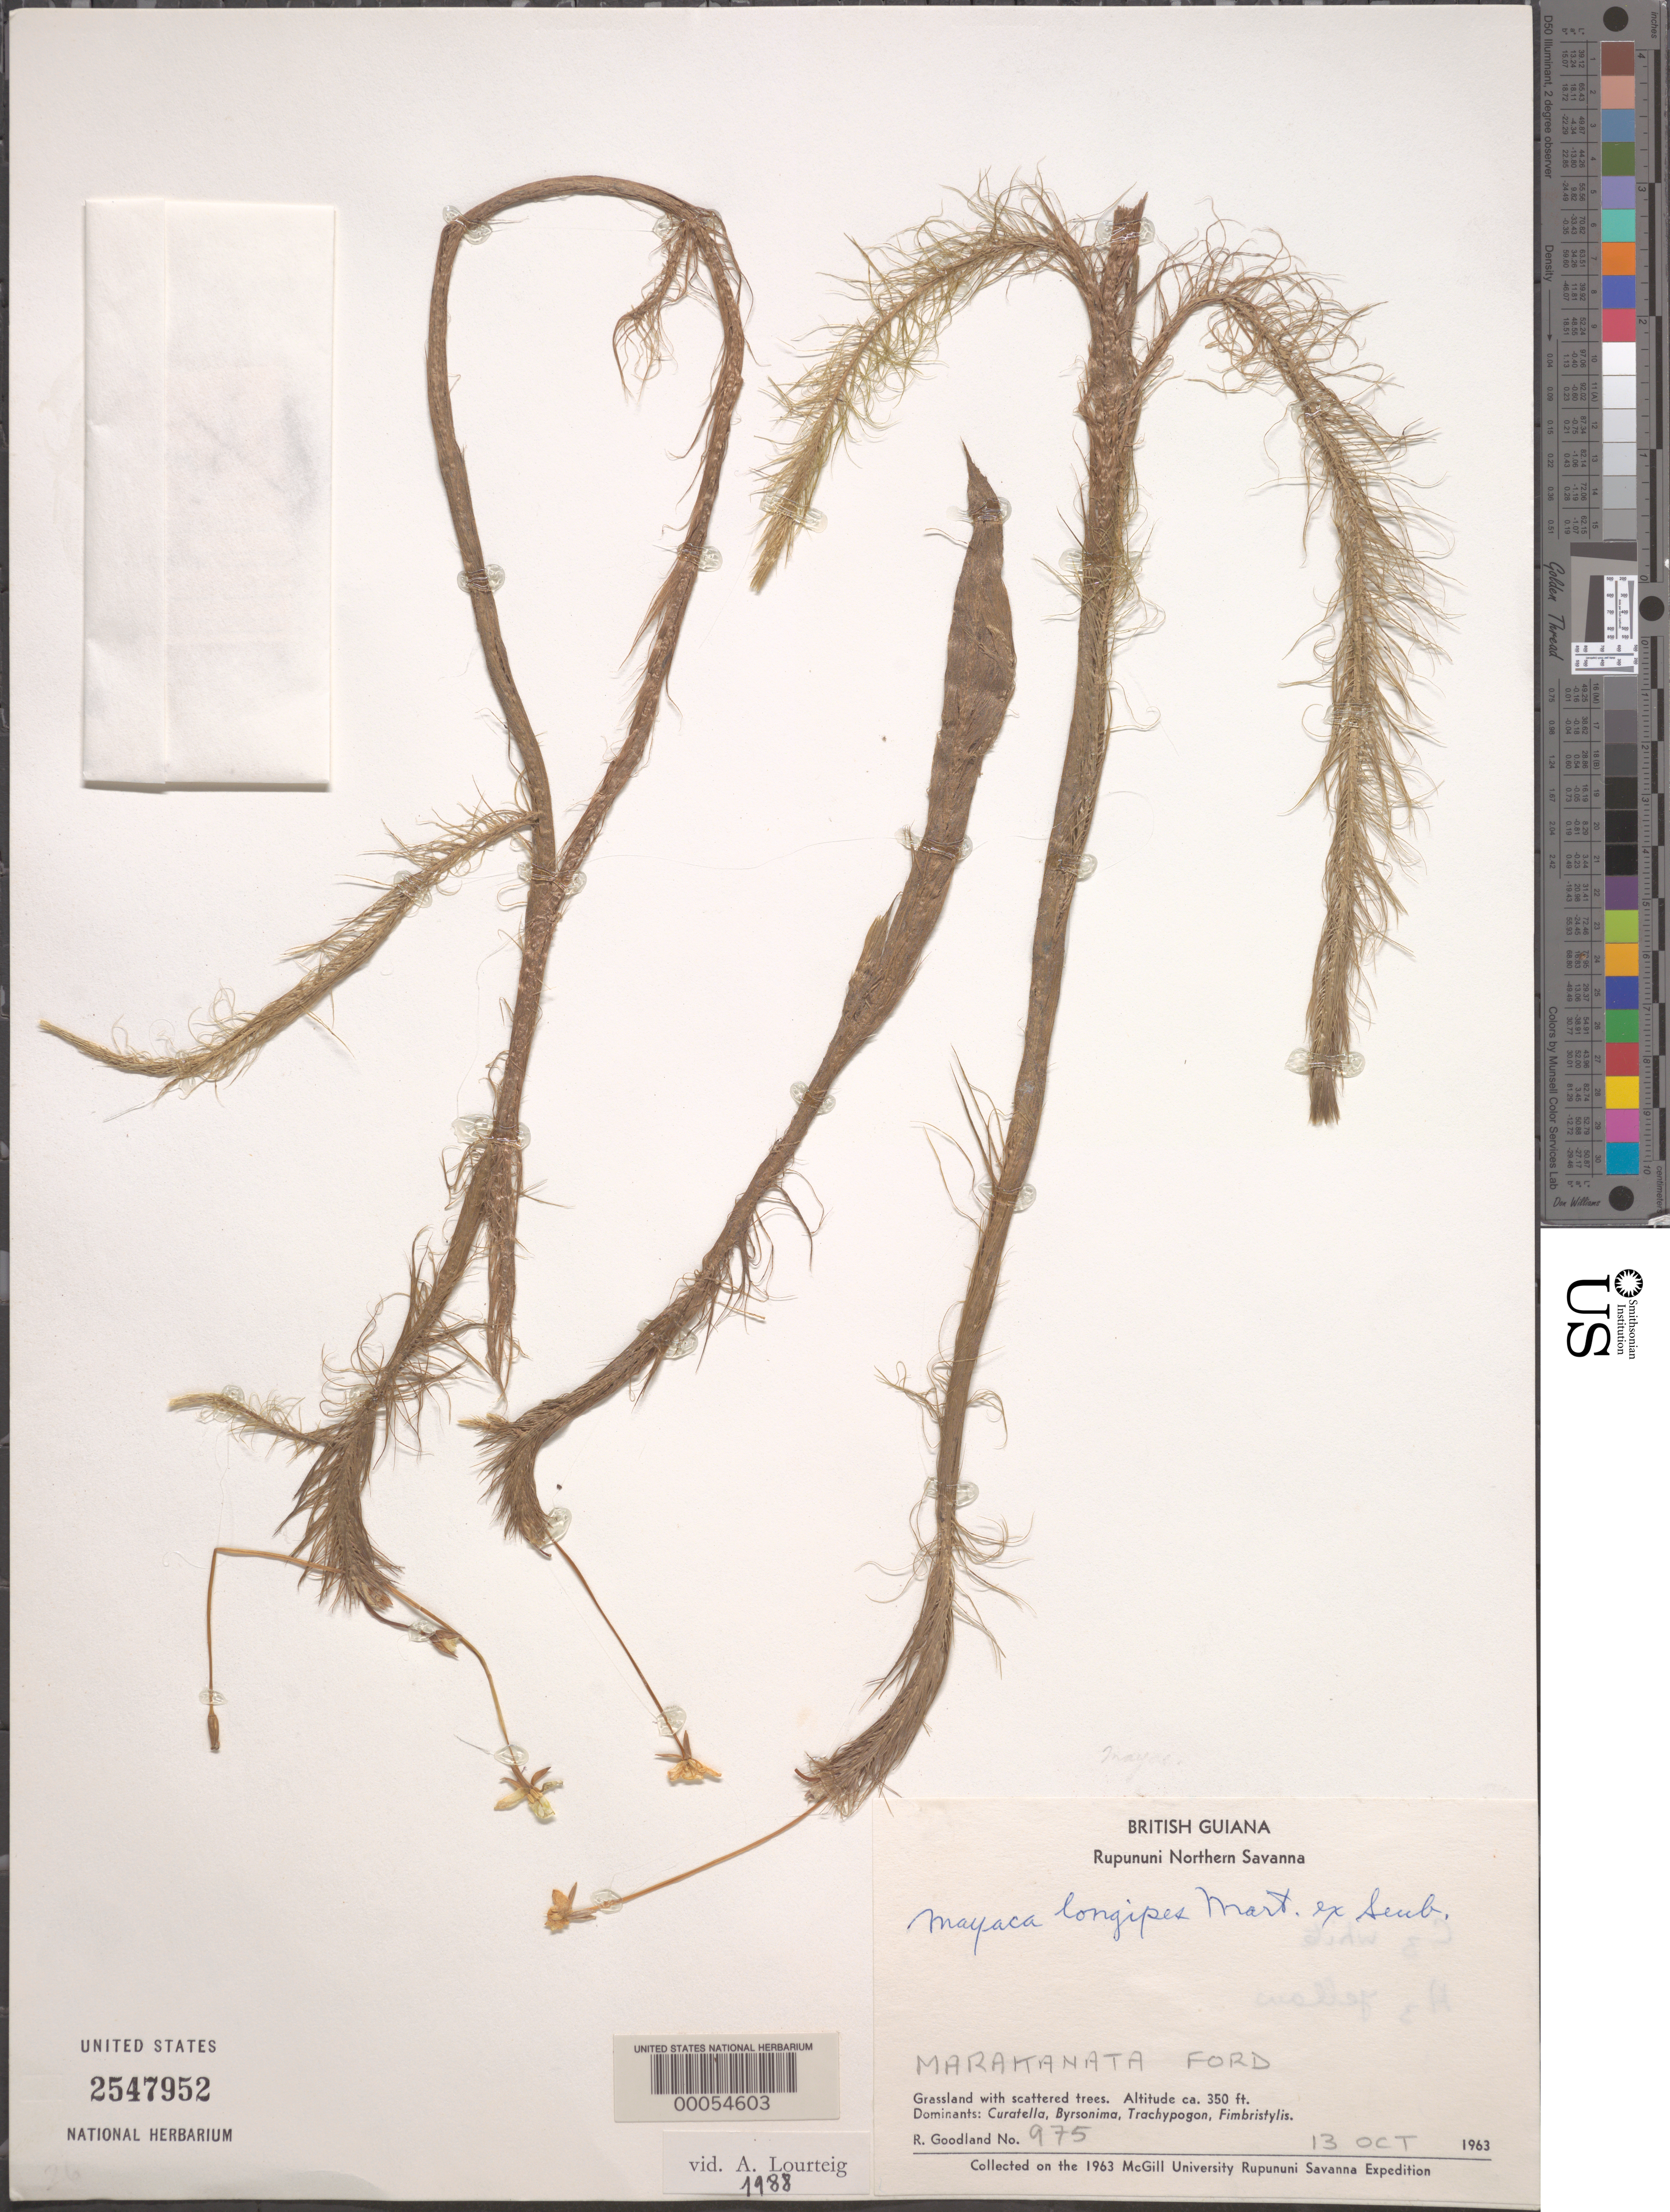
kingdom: Plantae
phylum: Tracheophyta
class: Liliopsida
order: Poales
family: Mayacaceae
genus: Mayaca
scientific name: Mayaca longipes Gand., nom. illeg. hom.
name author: Gand.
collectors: R. Goodland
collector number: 975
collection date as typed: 13 Oct 1963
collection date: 1963-10-13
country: Guyana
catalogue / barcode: US 2547952